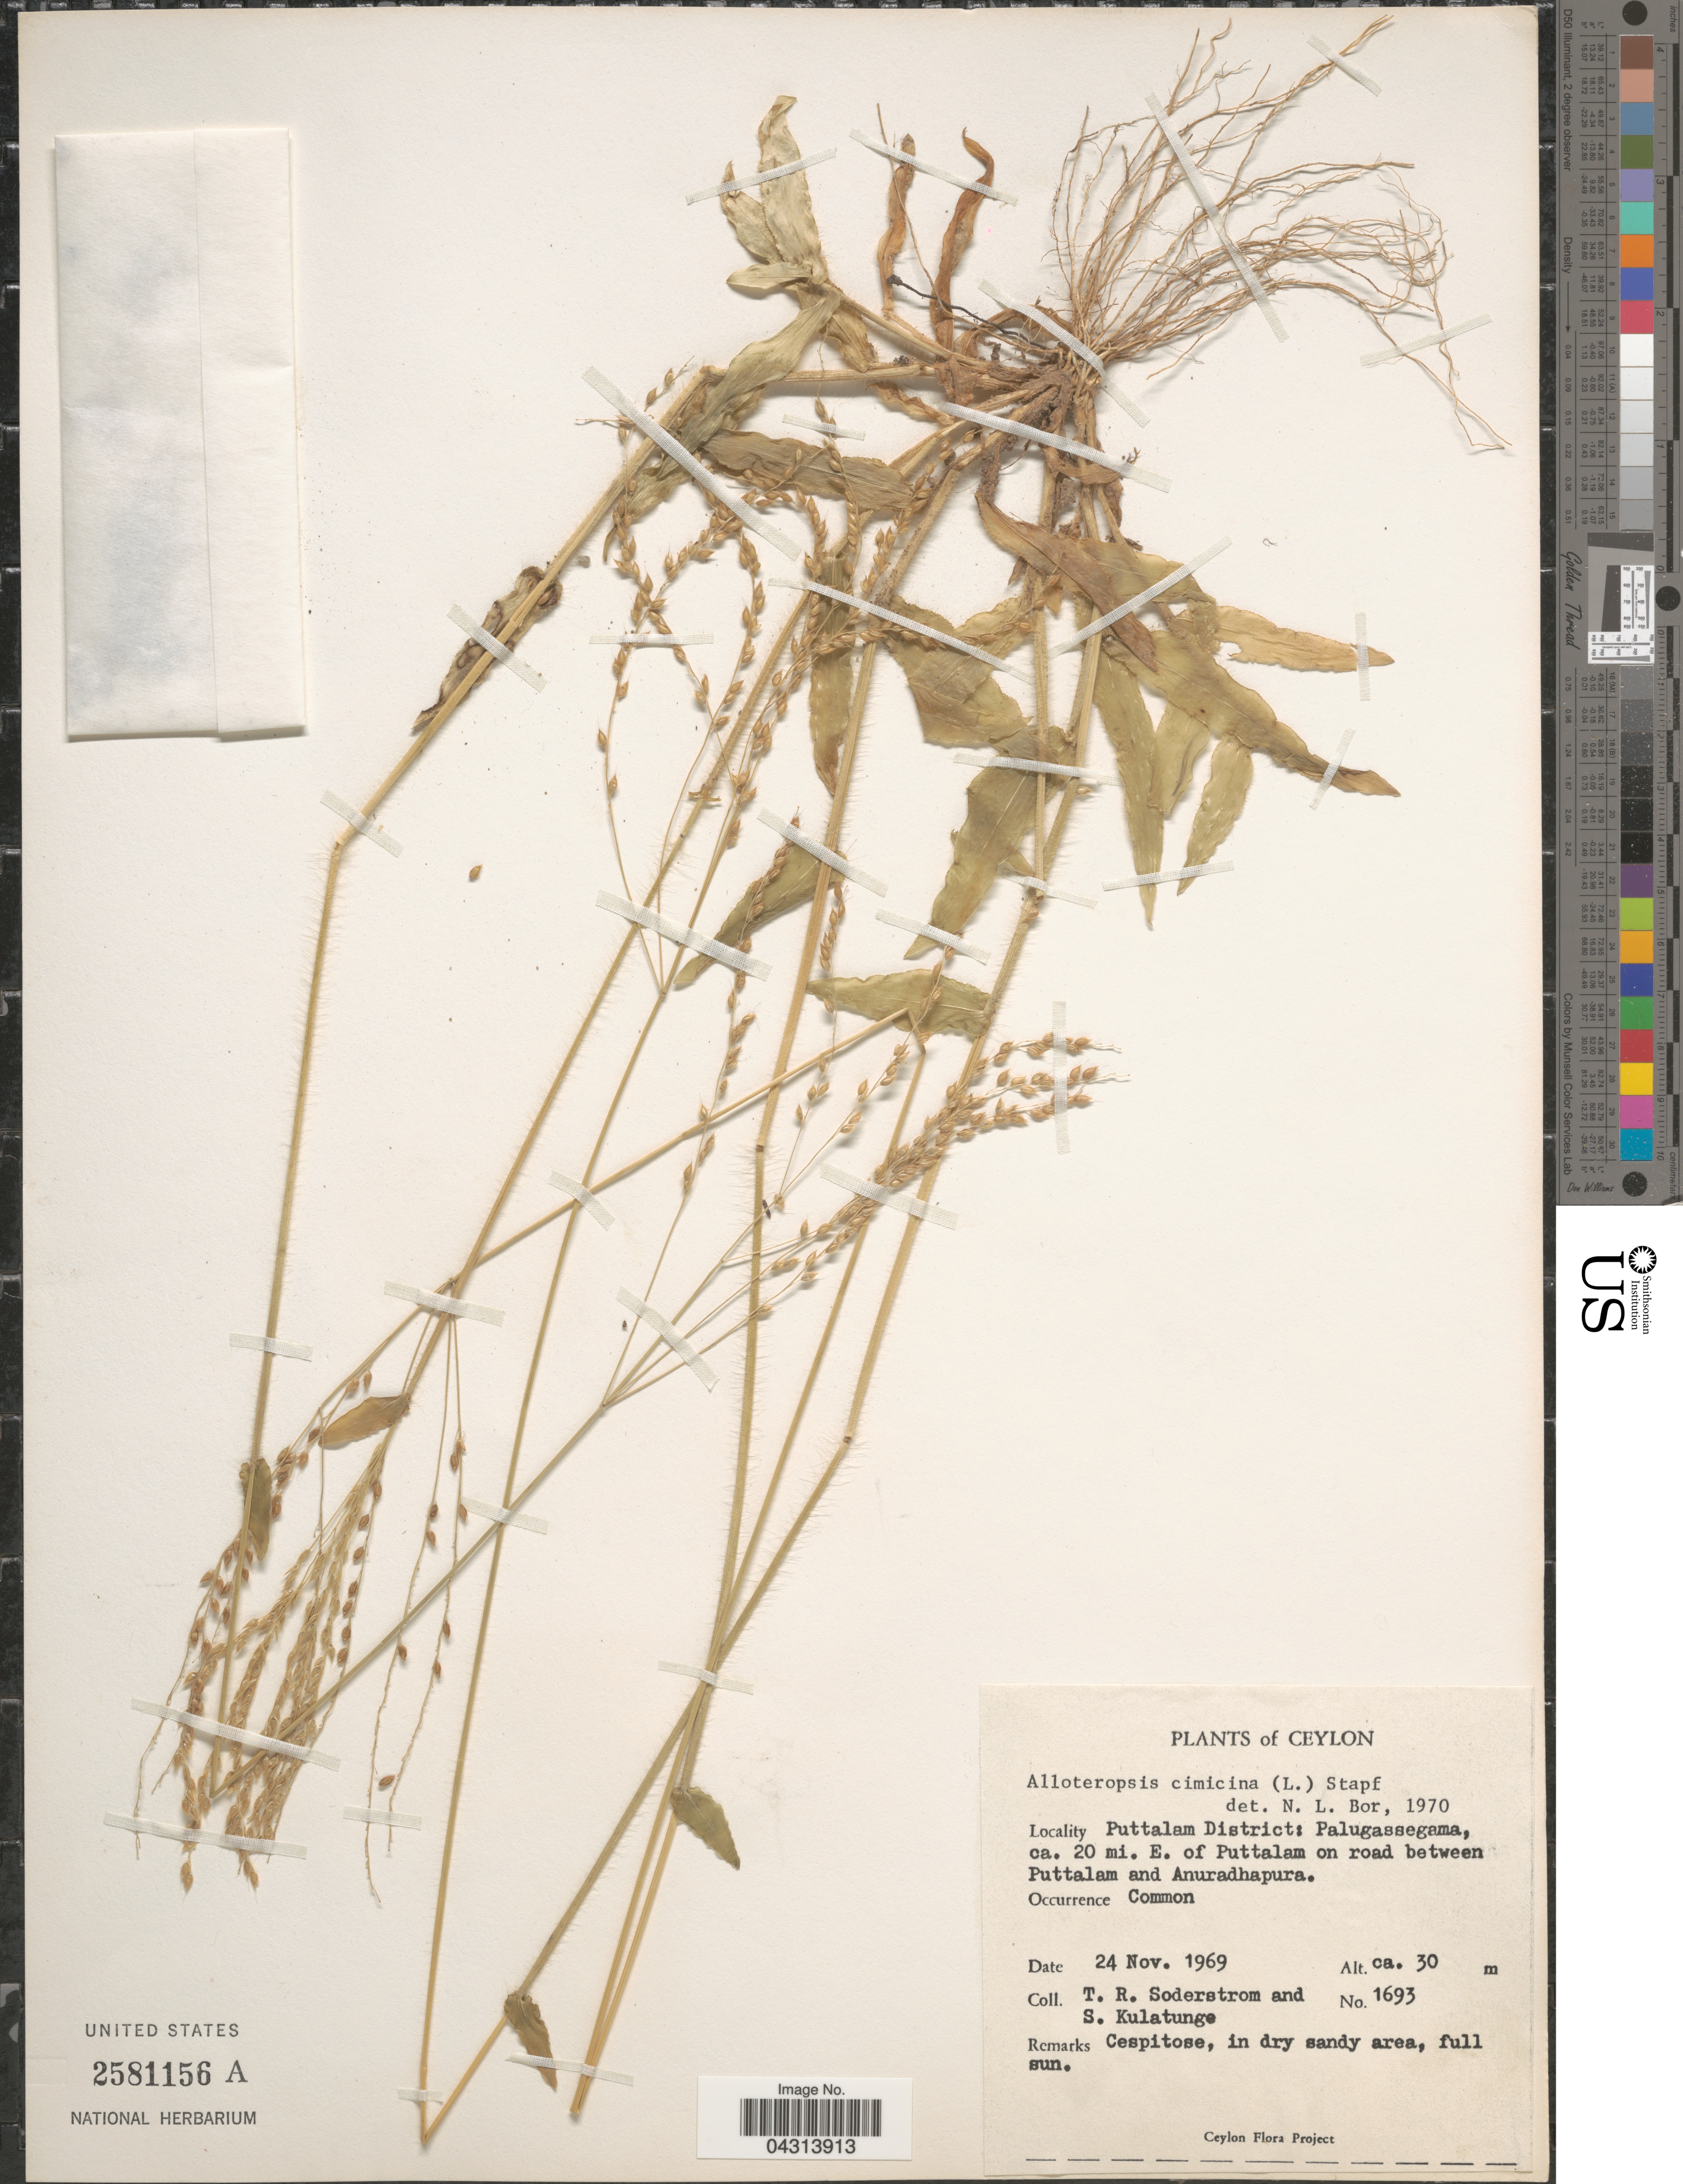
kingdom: Plantae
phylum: Tracheophyta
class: Liliopsida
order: Poales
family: Poaceae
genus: Alloteropsis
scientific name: Alloteropsis cimicina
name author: (L.) Stapf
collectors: T. R. Soderstrom & S. Kulatunge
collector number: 1693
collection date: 1969-11-24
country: Sri Lanka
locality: Ceylon. Puttalam District: Palugassegama, ca. 20 mi. E. of Puttalam on road between Puttalam and Anuradhapura.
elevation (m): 30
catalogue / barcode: US 2581156A